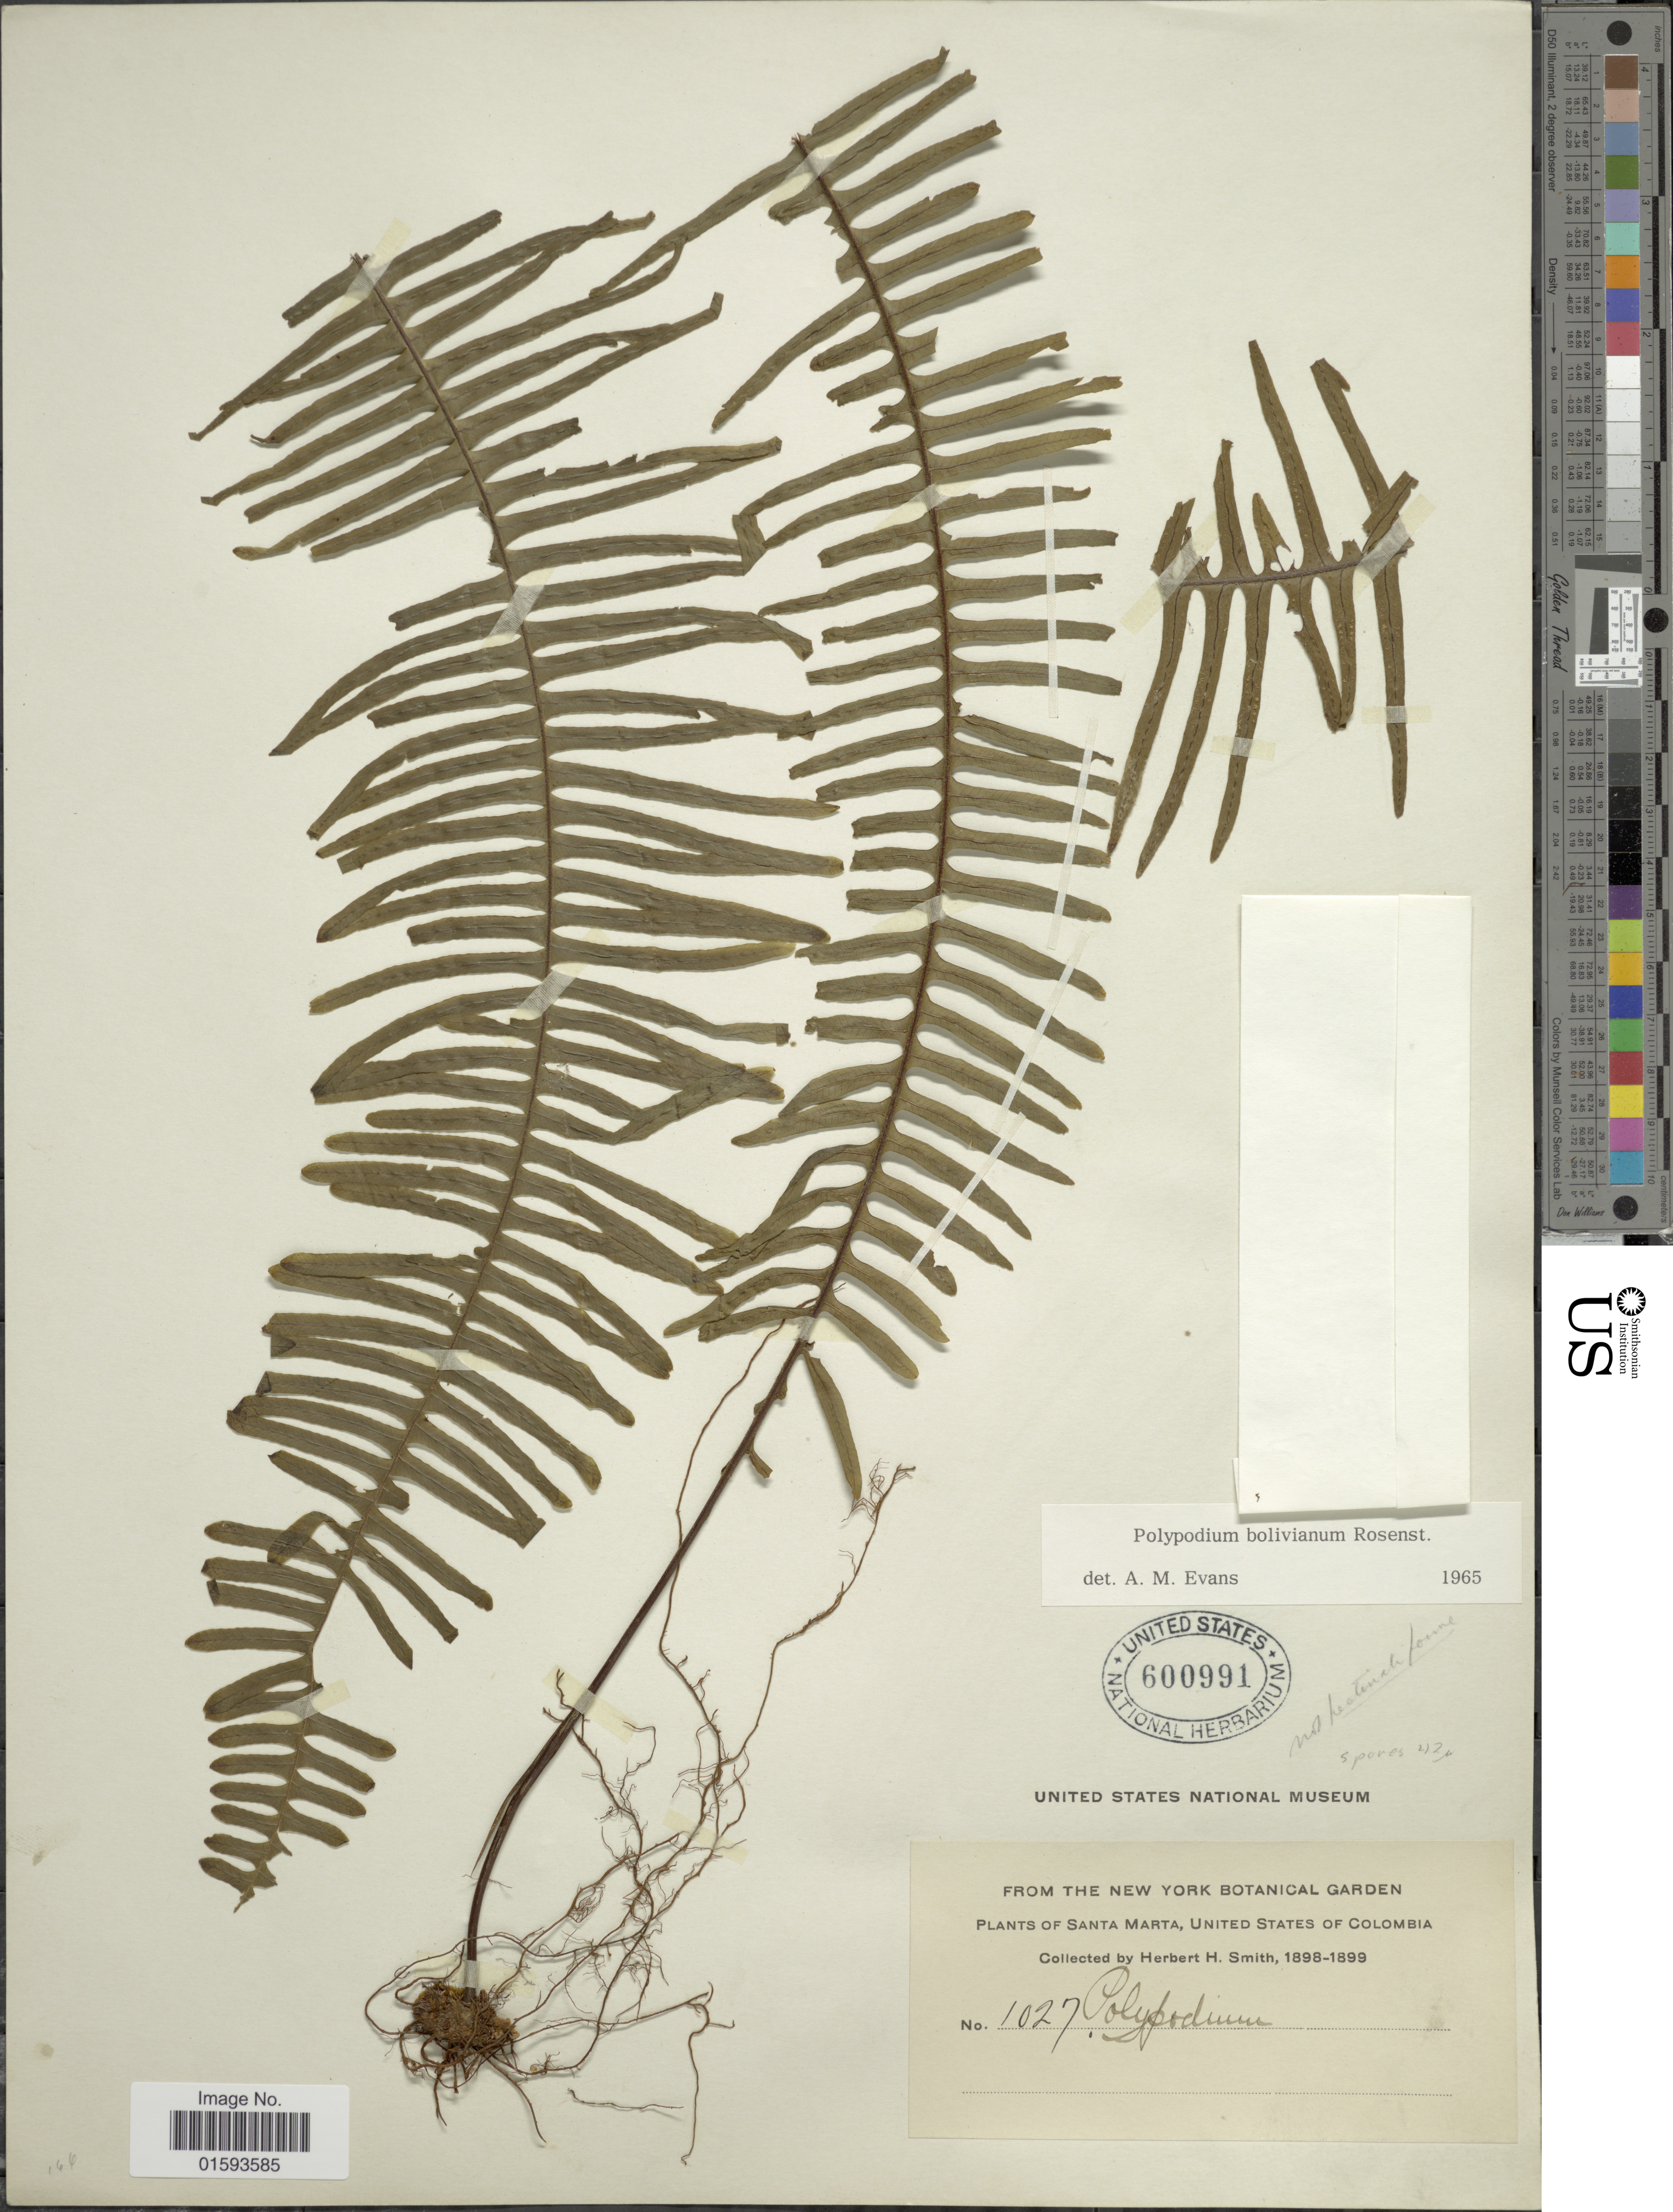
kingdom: Plantae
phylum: Tracheophyta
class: Polypodiopsida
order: Polypodiales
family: Polypodiaceae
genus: Pecluma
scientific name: Pecluma divaricata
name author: (E. Fourn.) Mickel & Beitel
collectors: H. H. Smith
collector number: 1027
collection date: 1898/1899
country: Colombia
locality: Santa Marta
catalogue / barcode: US 600991